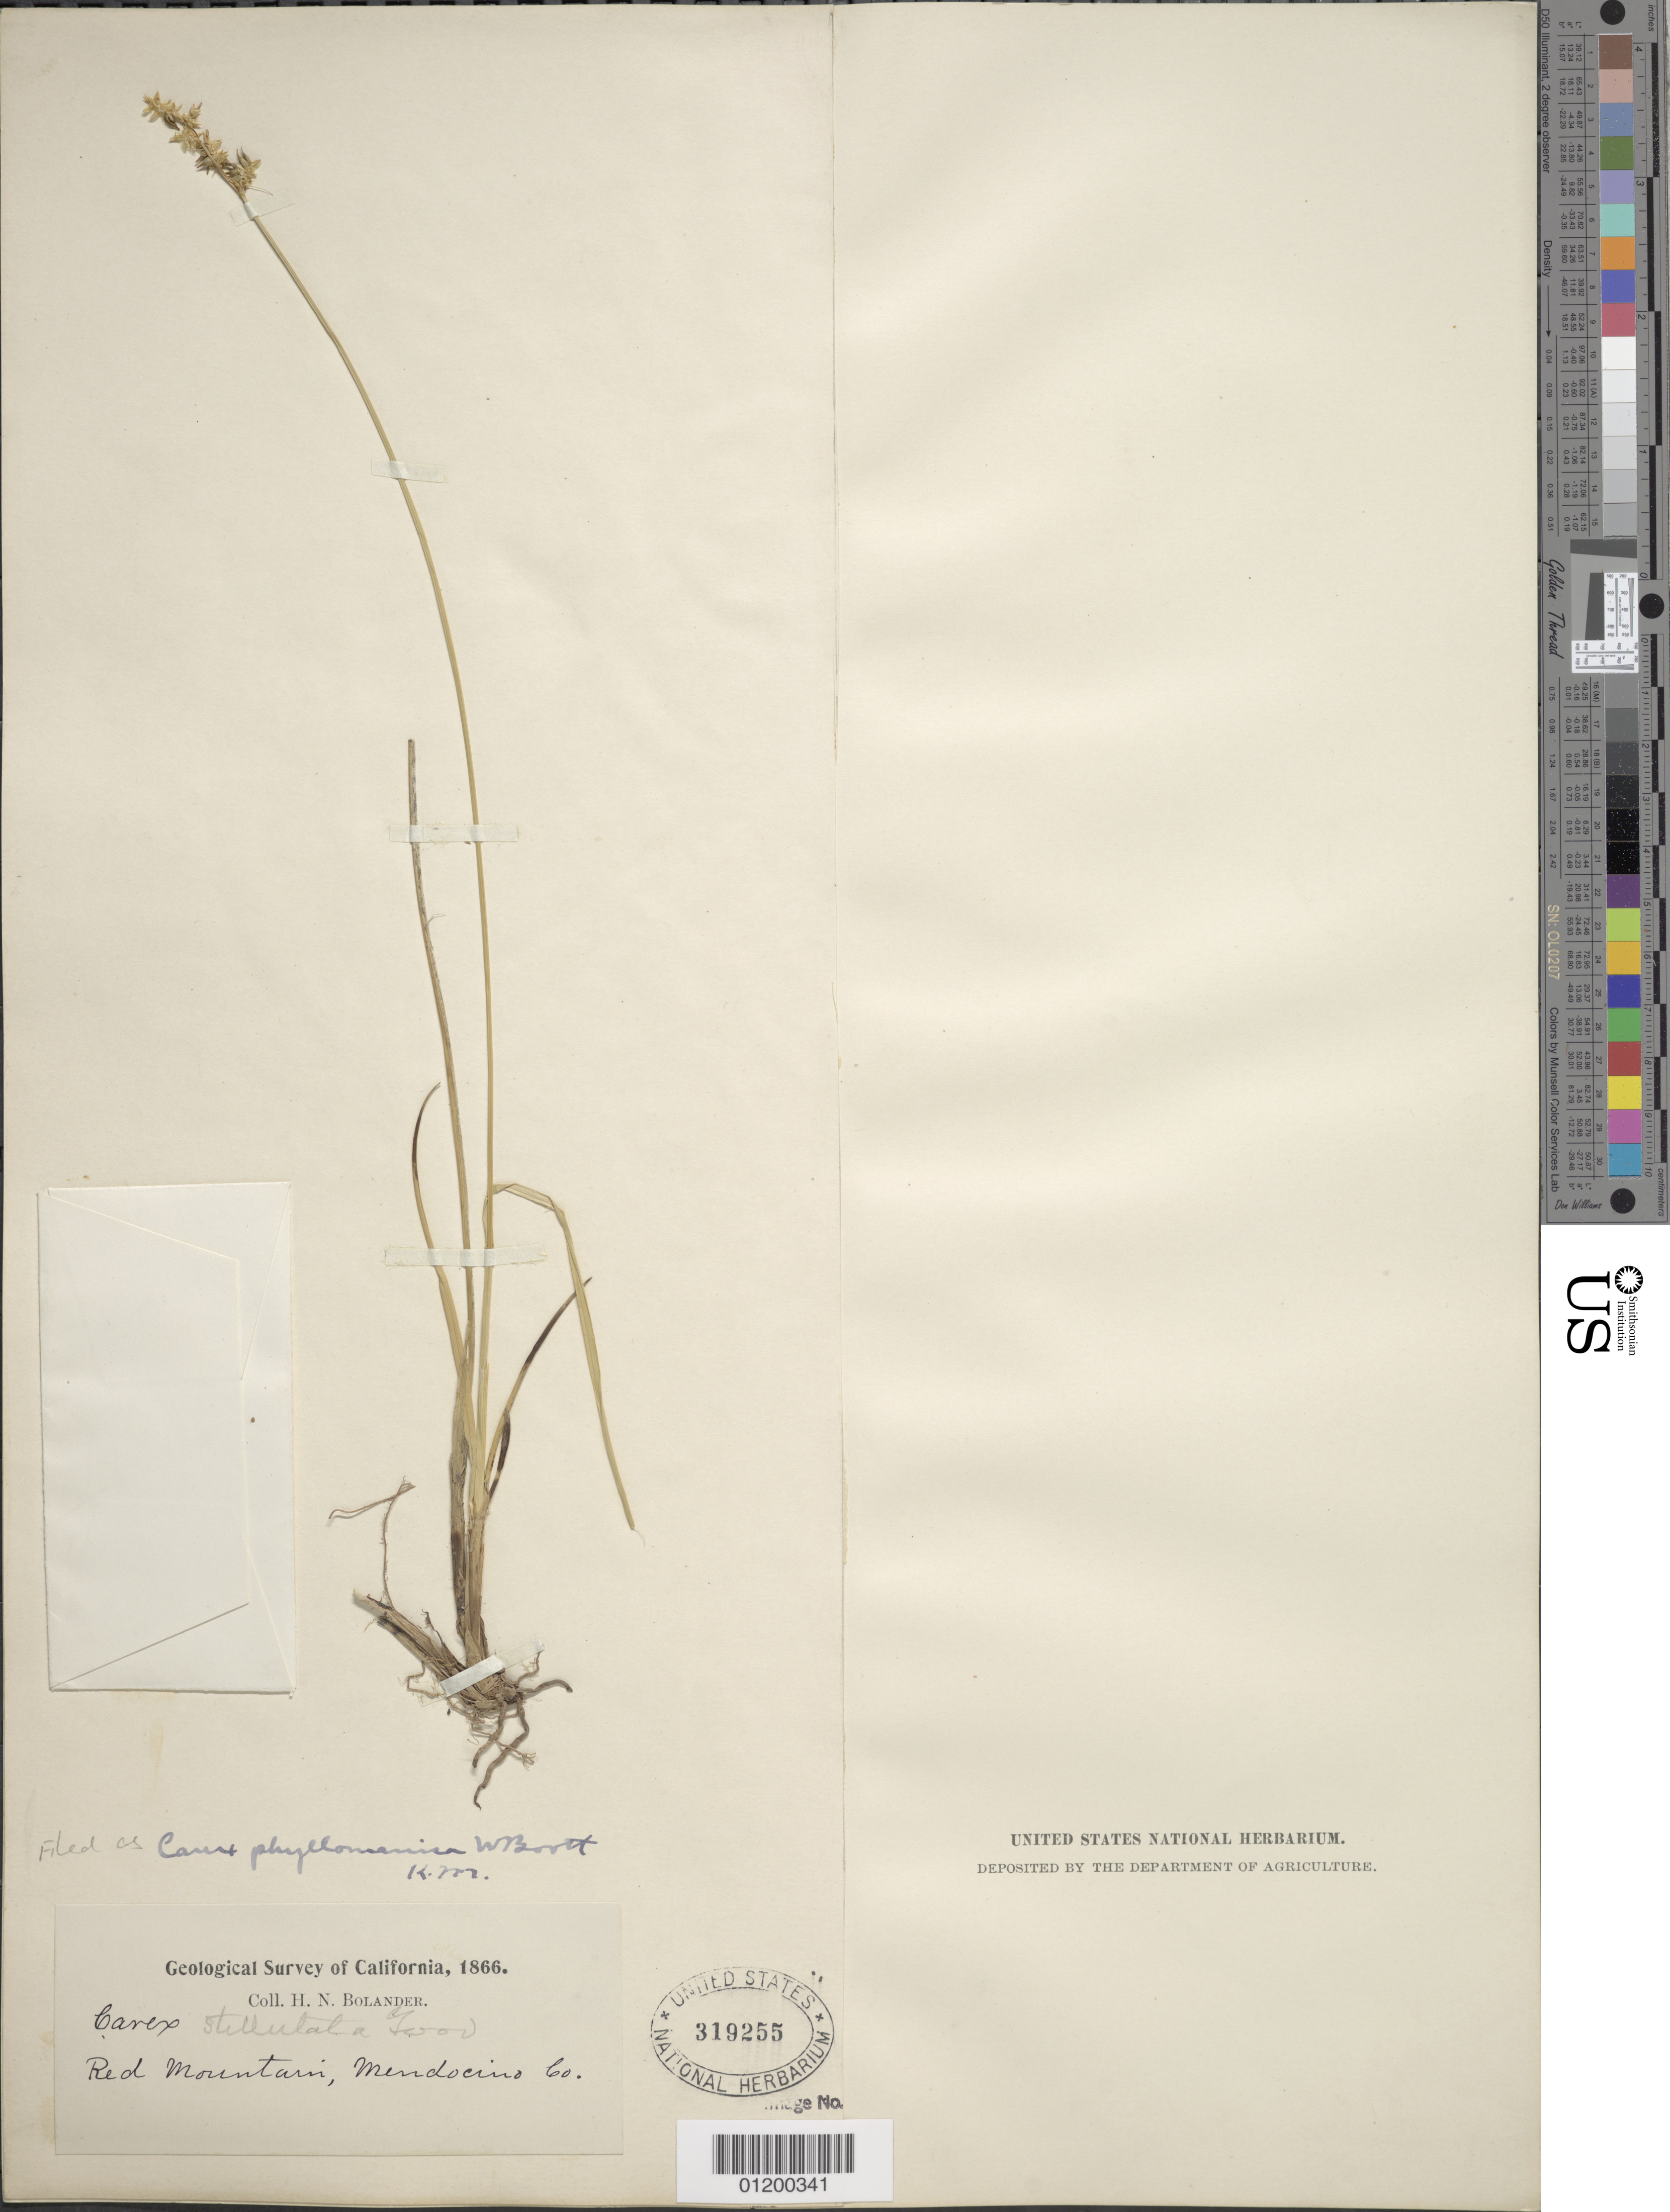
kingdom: Plantae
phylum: Tracheophyta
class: Liliopsida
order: Poales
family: Cyperaceae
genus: Carex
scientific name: Carex echinata subsp. phyllomanica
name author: (W. Boott) Reznicek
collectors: H. Bolander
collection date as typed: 1866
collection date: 1866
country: United States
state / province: California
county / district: Mendocino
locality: Red Mt.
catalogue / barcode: US 319255